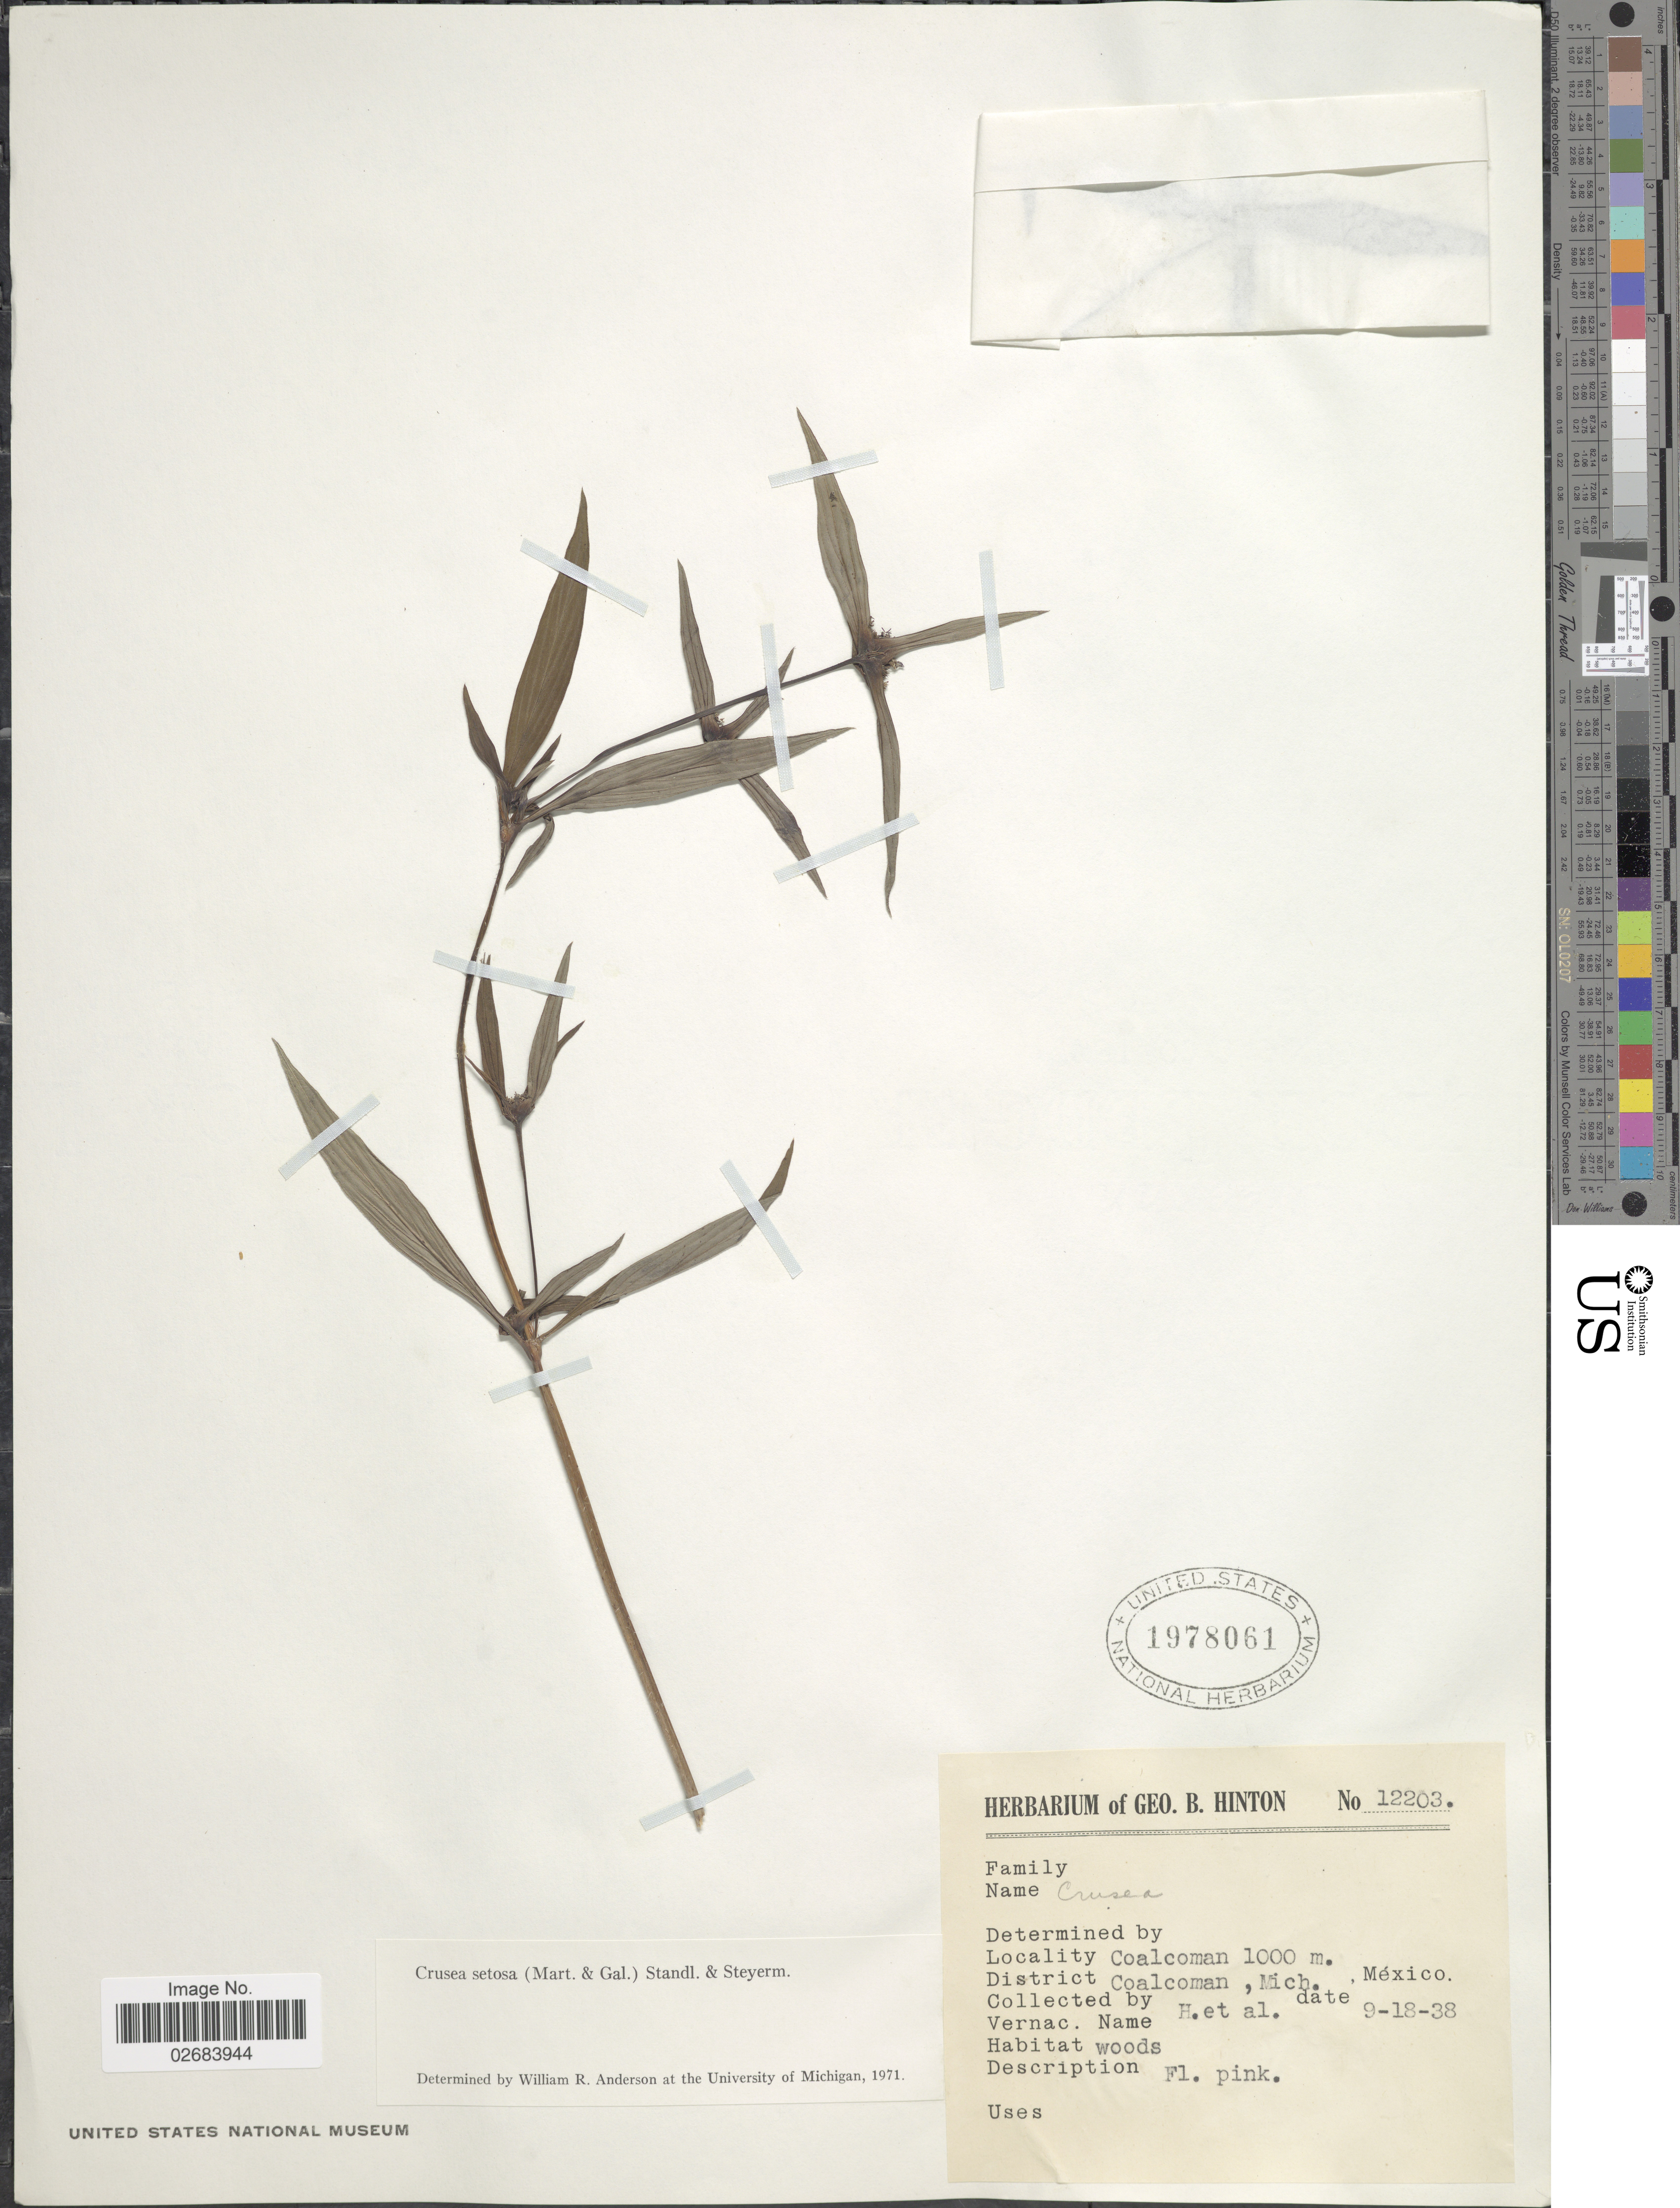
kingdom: Plantae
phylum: Tracheophyta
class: Magnoliopsida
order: Gentianales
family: Rubiaceae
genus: Crusea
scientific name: Crusea setosa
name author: (M. Martens & Galeotti) Standl. & Steyerm.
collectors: G. B. Hinton & et al.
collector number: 12203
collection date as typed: Transcribed d/m/y: 18/9/38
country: Mexico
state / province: Michoacán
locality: Coalcoman, District Coalcoman.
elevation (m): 1000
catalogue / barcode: US 1978061